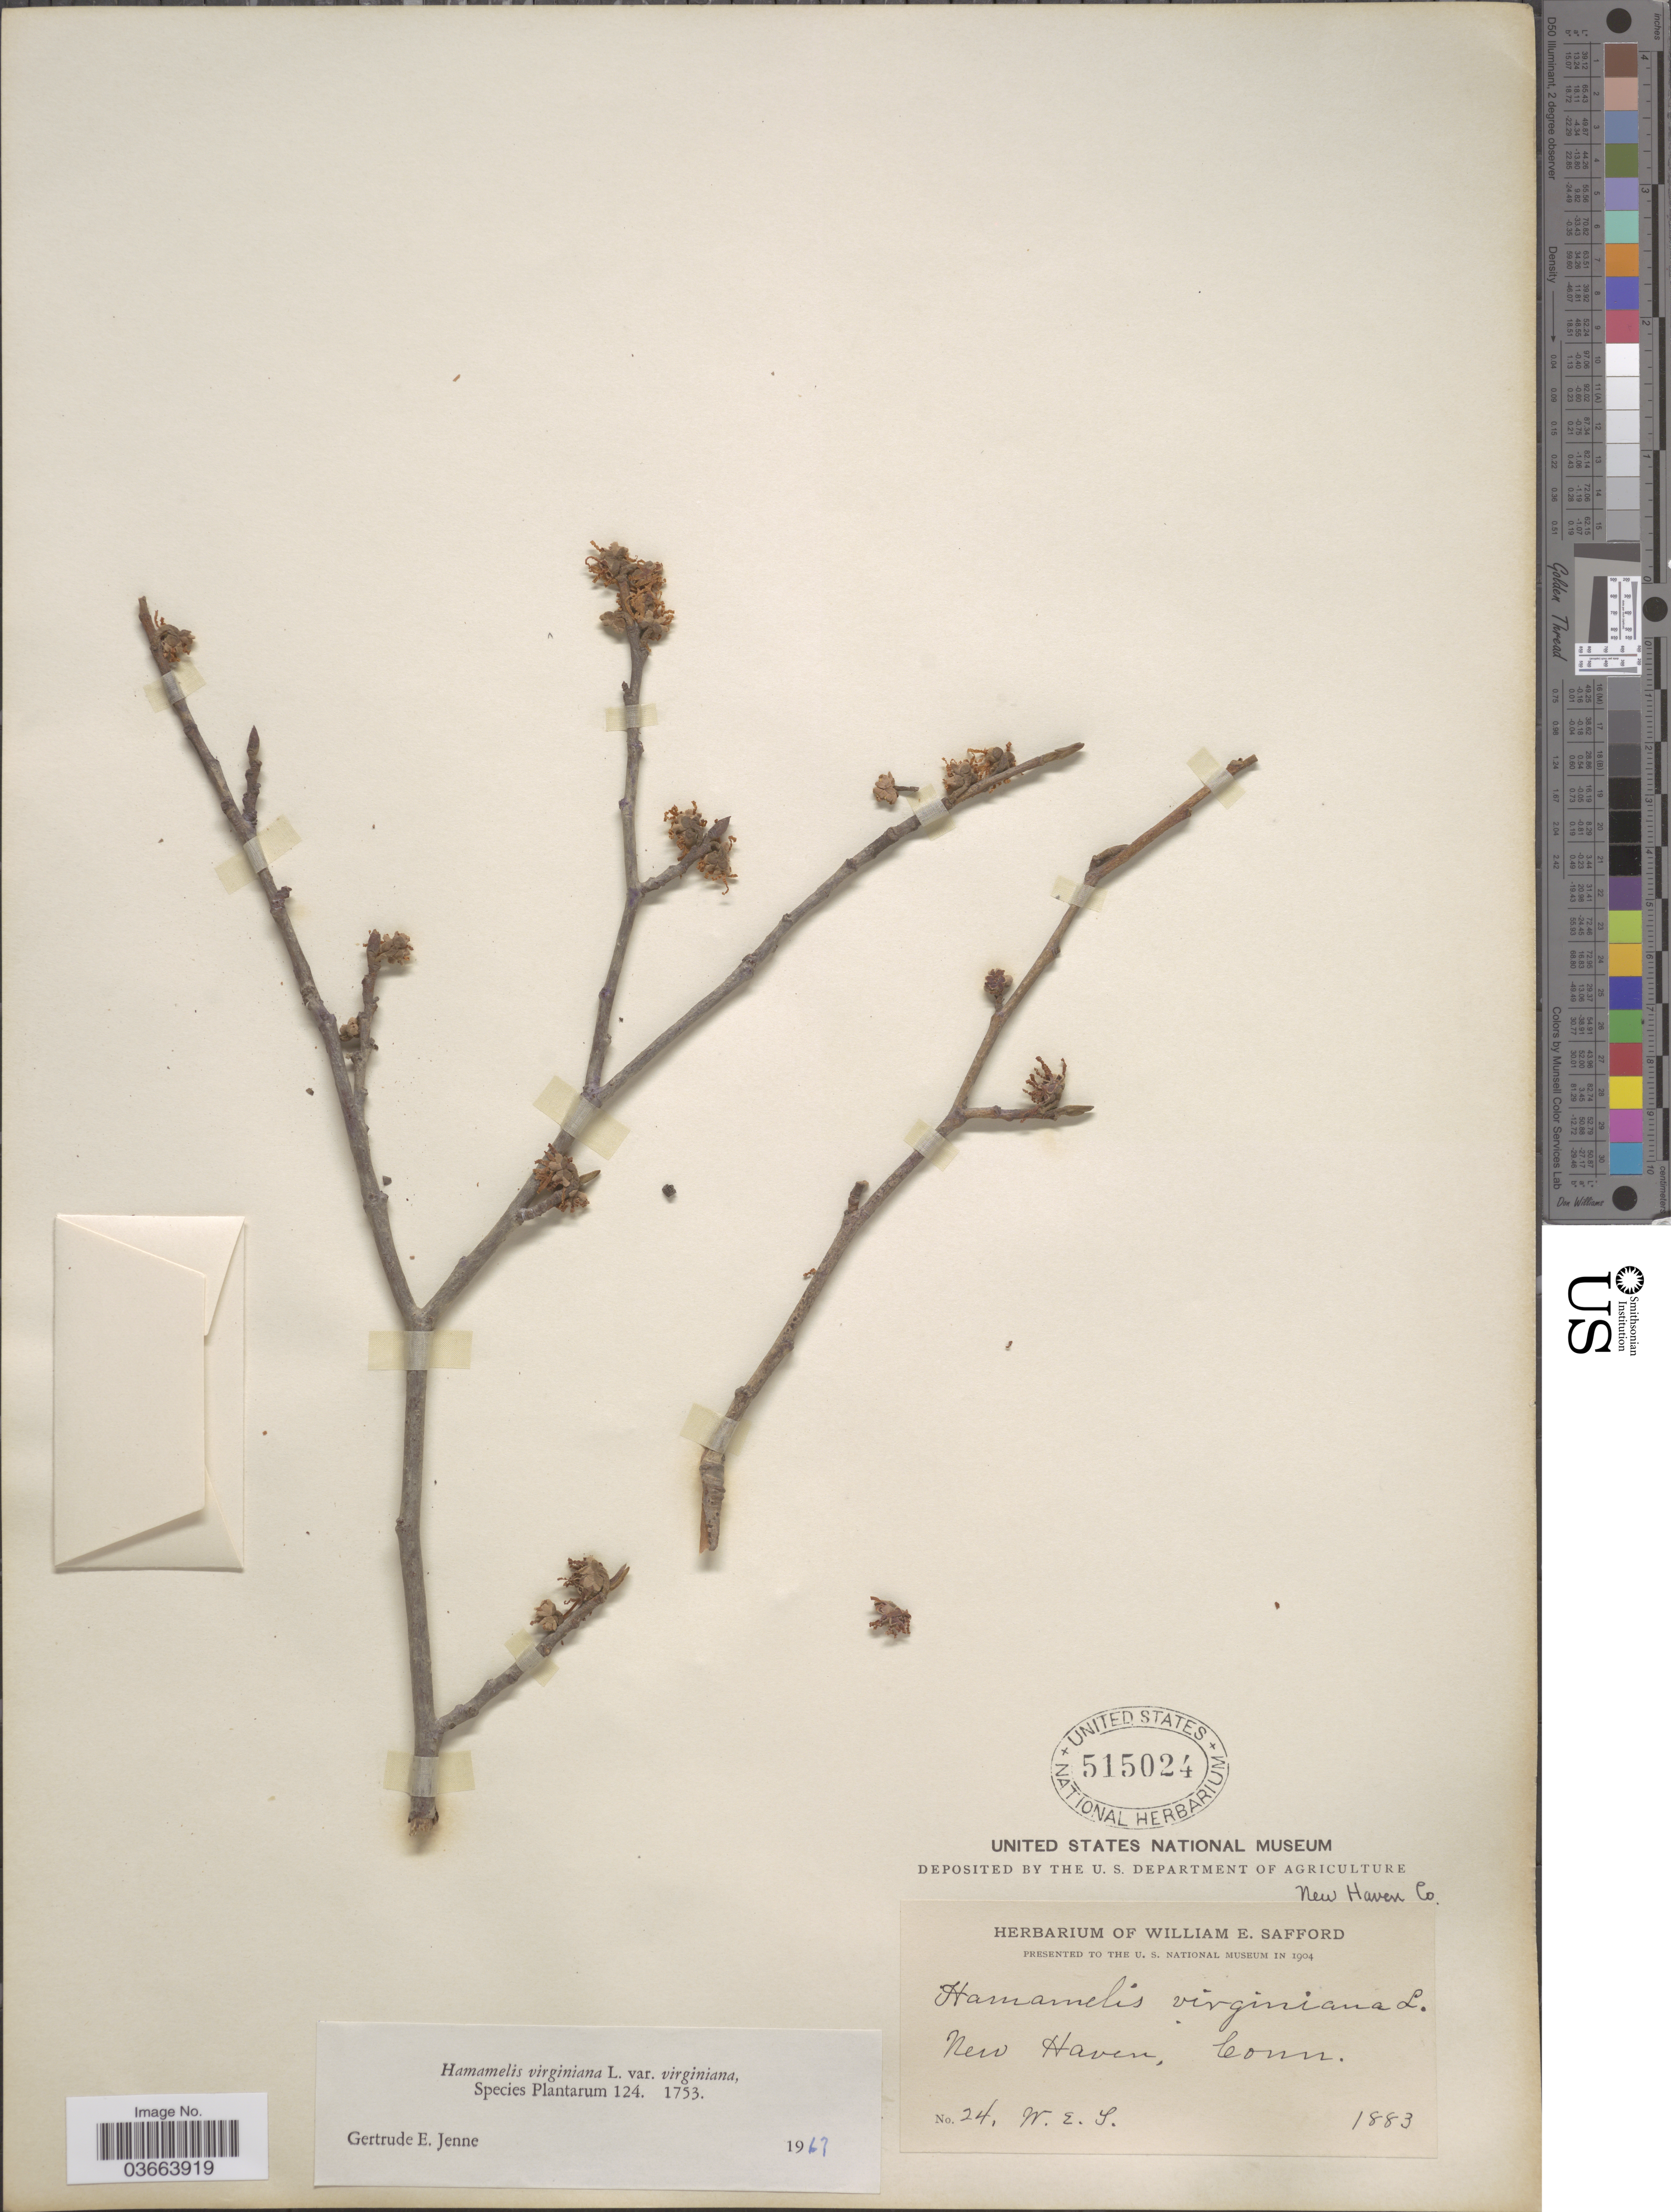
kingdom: Plantae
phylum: Tracheophyta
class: Magnoliopsida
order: Saxifragales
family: Hamamelidaceae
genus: Hamamelis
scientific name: Hamamelis virginiana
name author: L.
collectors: W. E. Safford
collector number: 24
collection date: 1883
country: United States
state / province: Connecticut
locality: New Haven. New Haven Co.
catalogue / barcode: US 515024